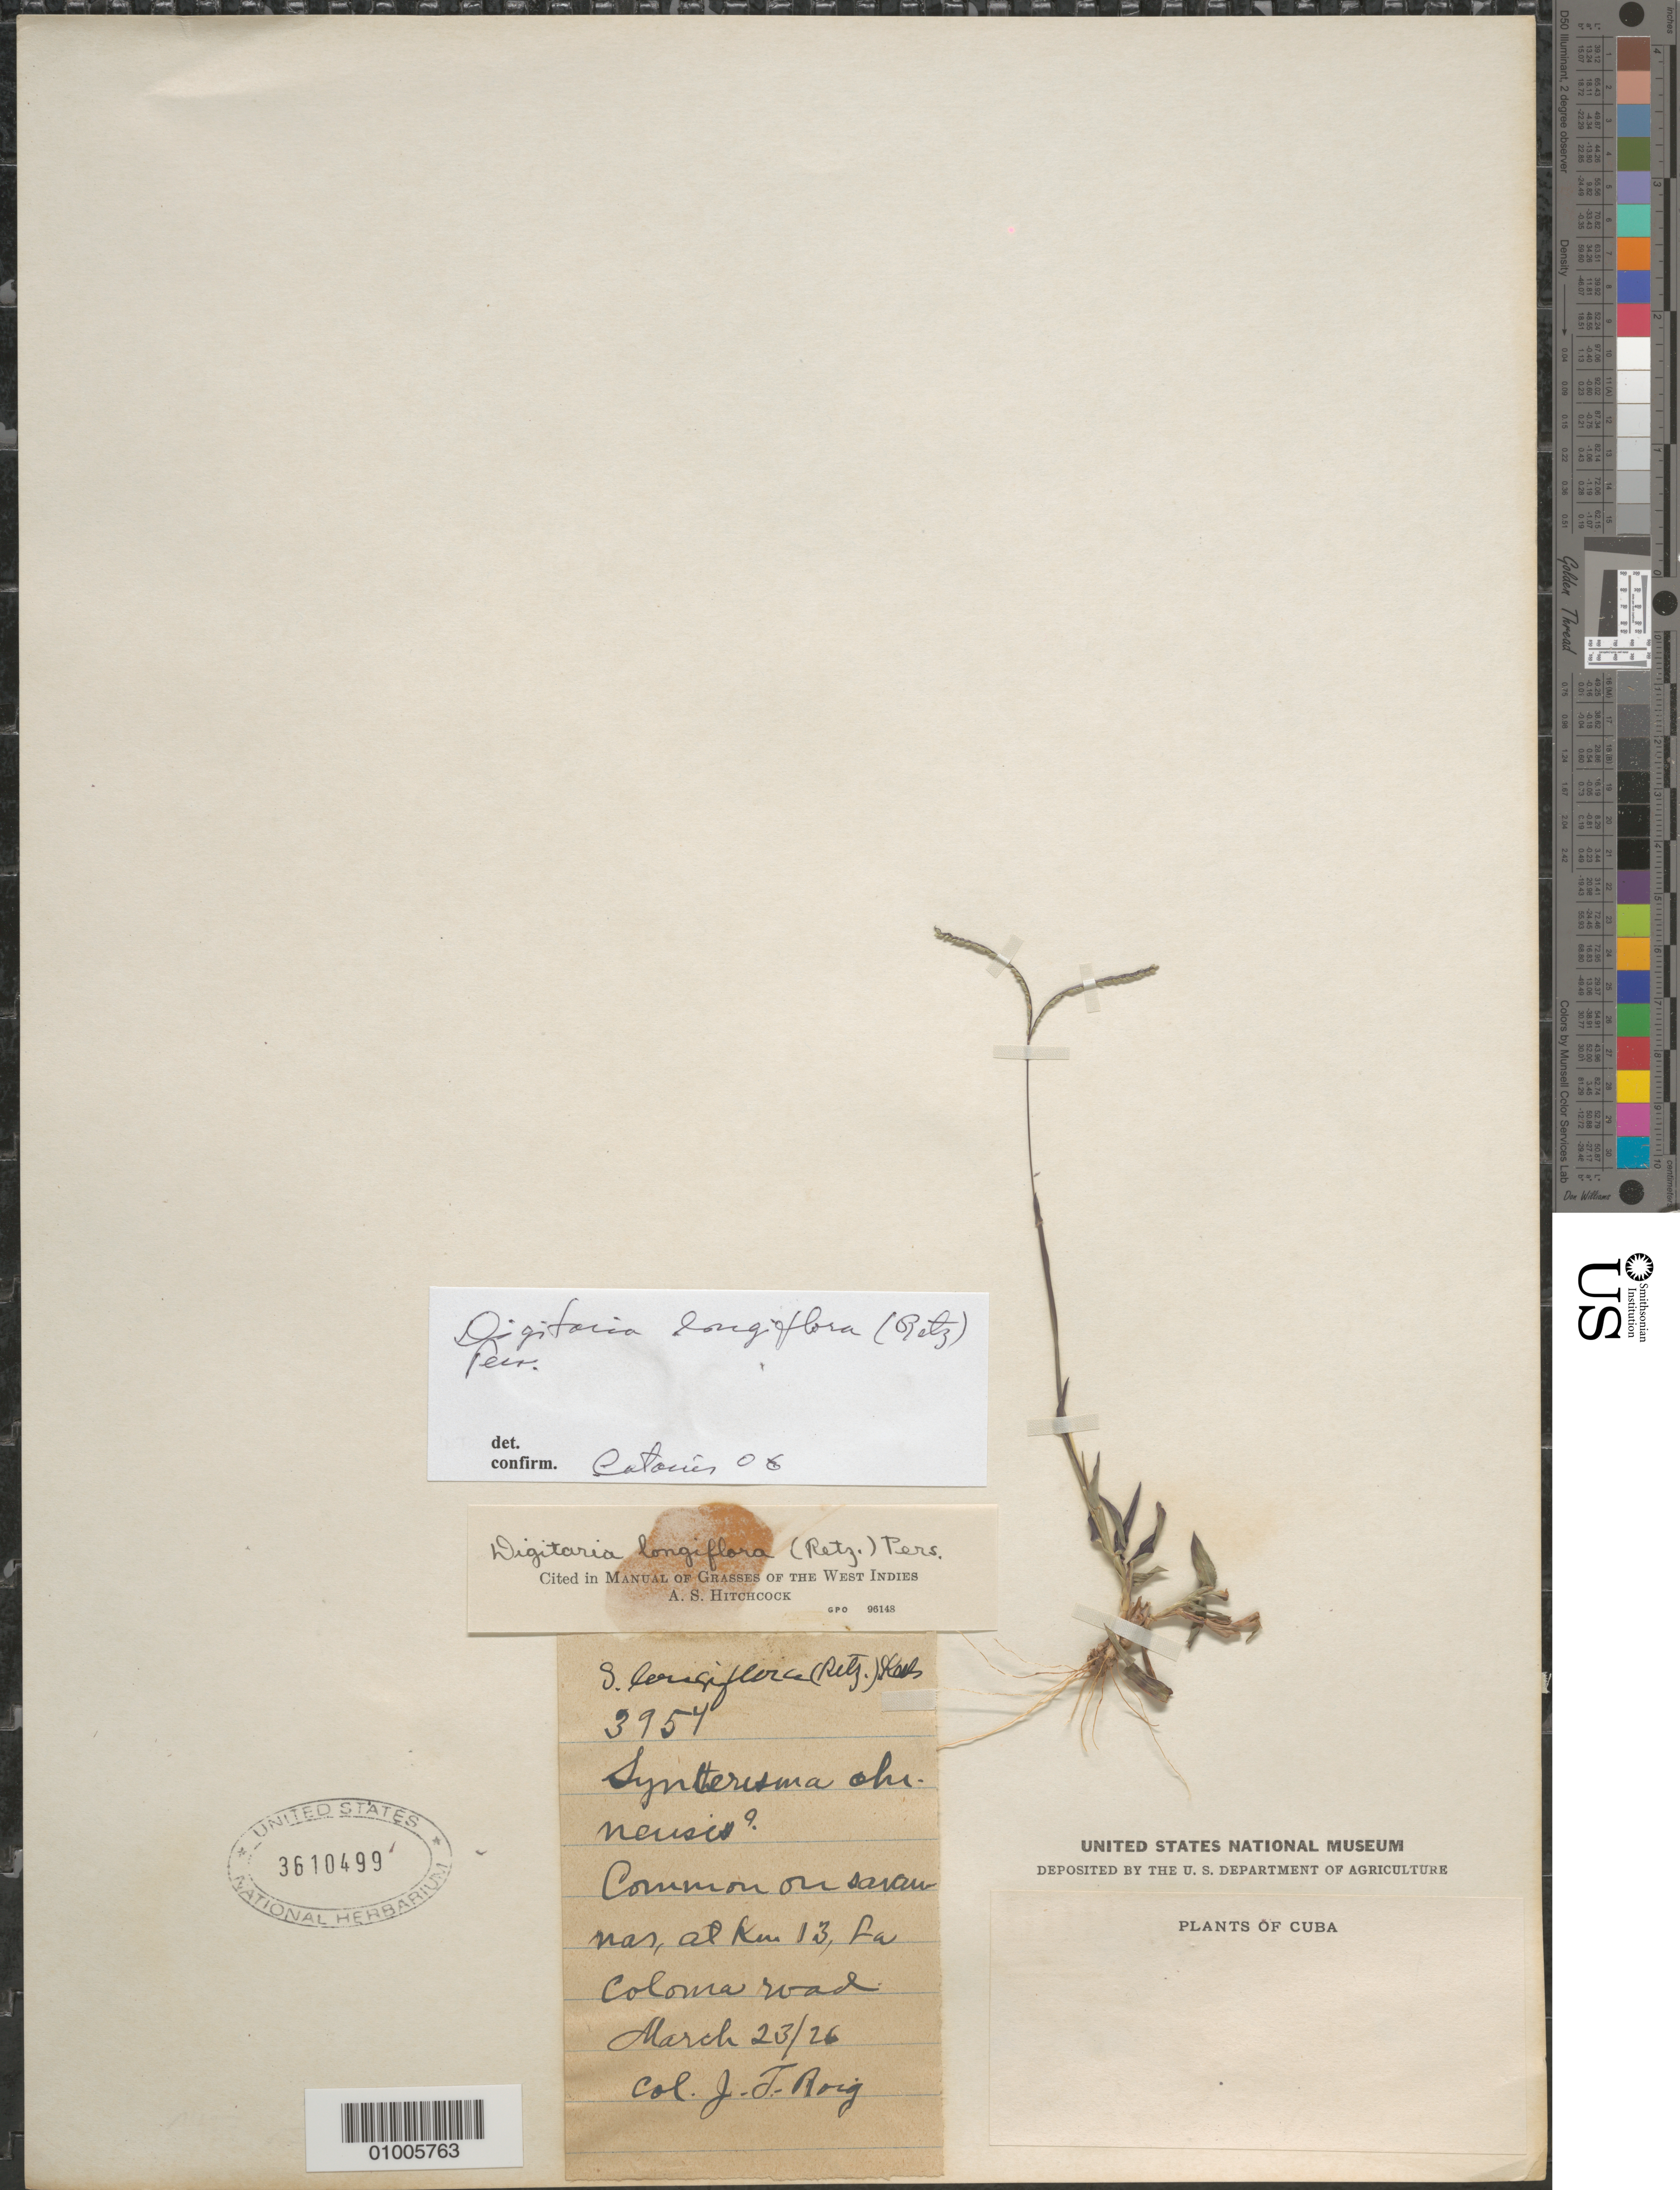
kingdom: Plantae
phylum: Tracheophyta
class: Liliopsida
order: Poales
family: Poaceae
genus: Digitaria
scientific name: Digitaria longiflora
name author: (Retz.) Pers.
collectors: J. Roig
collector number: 3945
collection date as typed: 23 Mar 1926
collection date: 1926-03-23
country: Cuba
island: Cuba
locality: common on savanna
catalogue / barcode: US 3610499